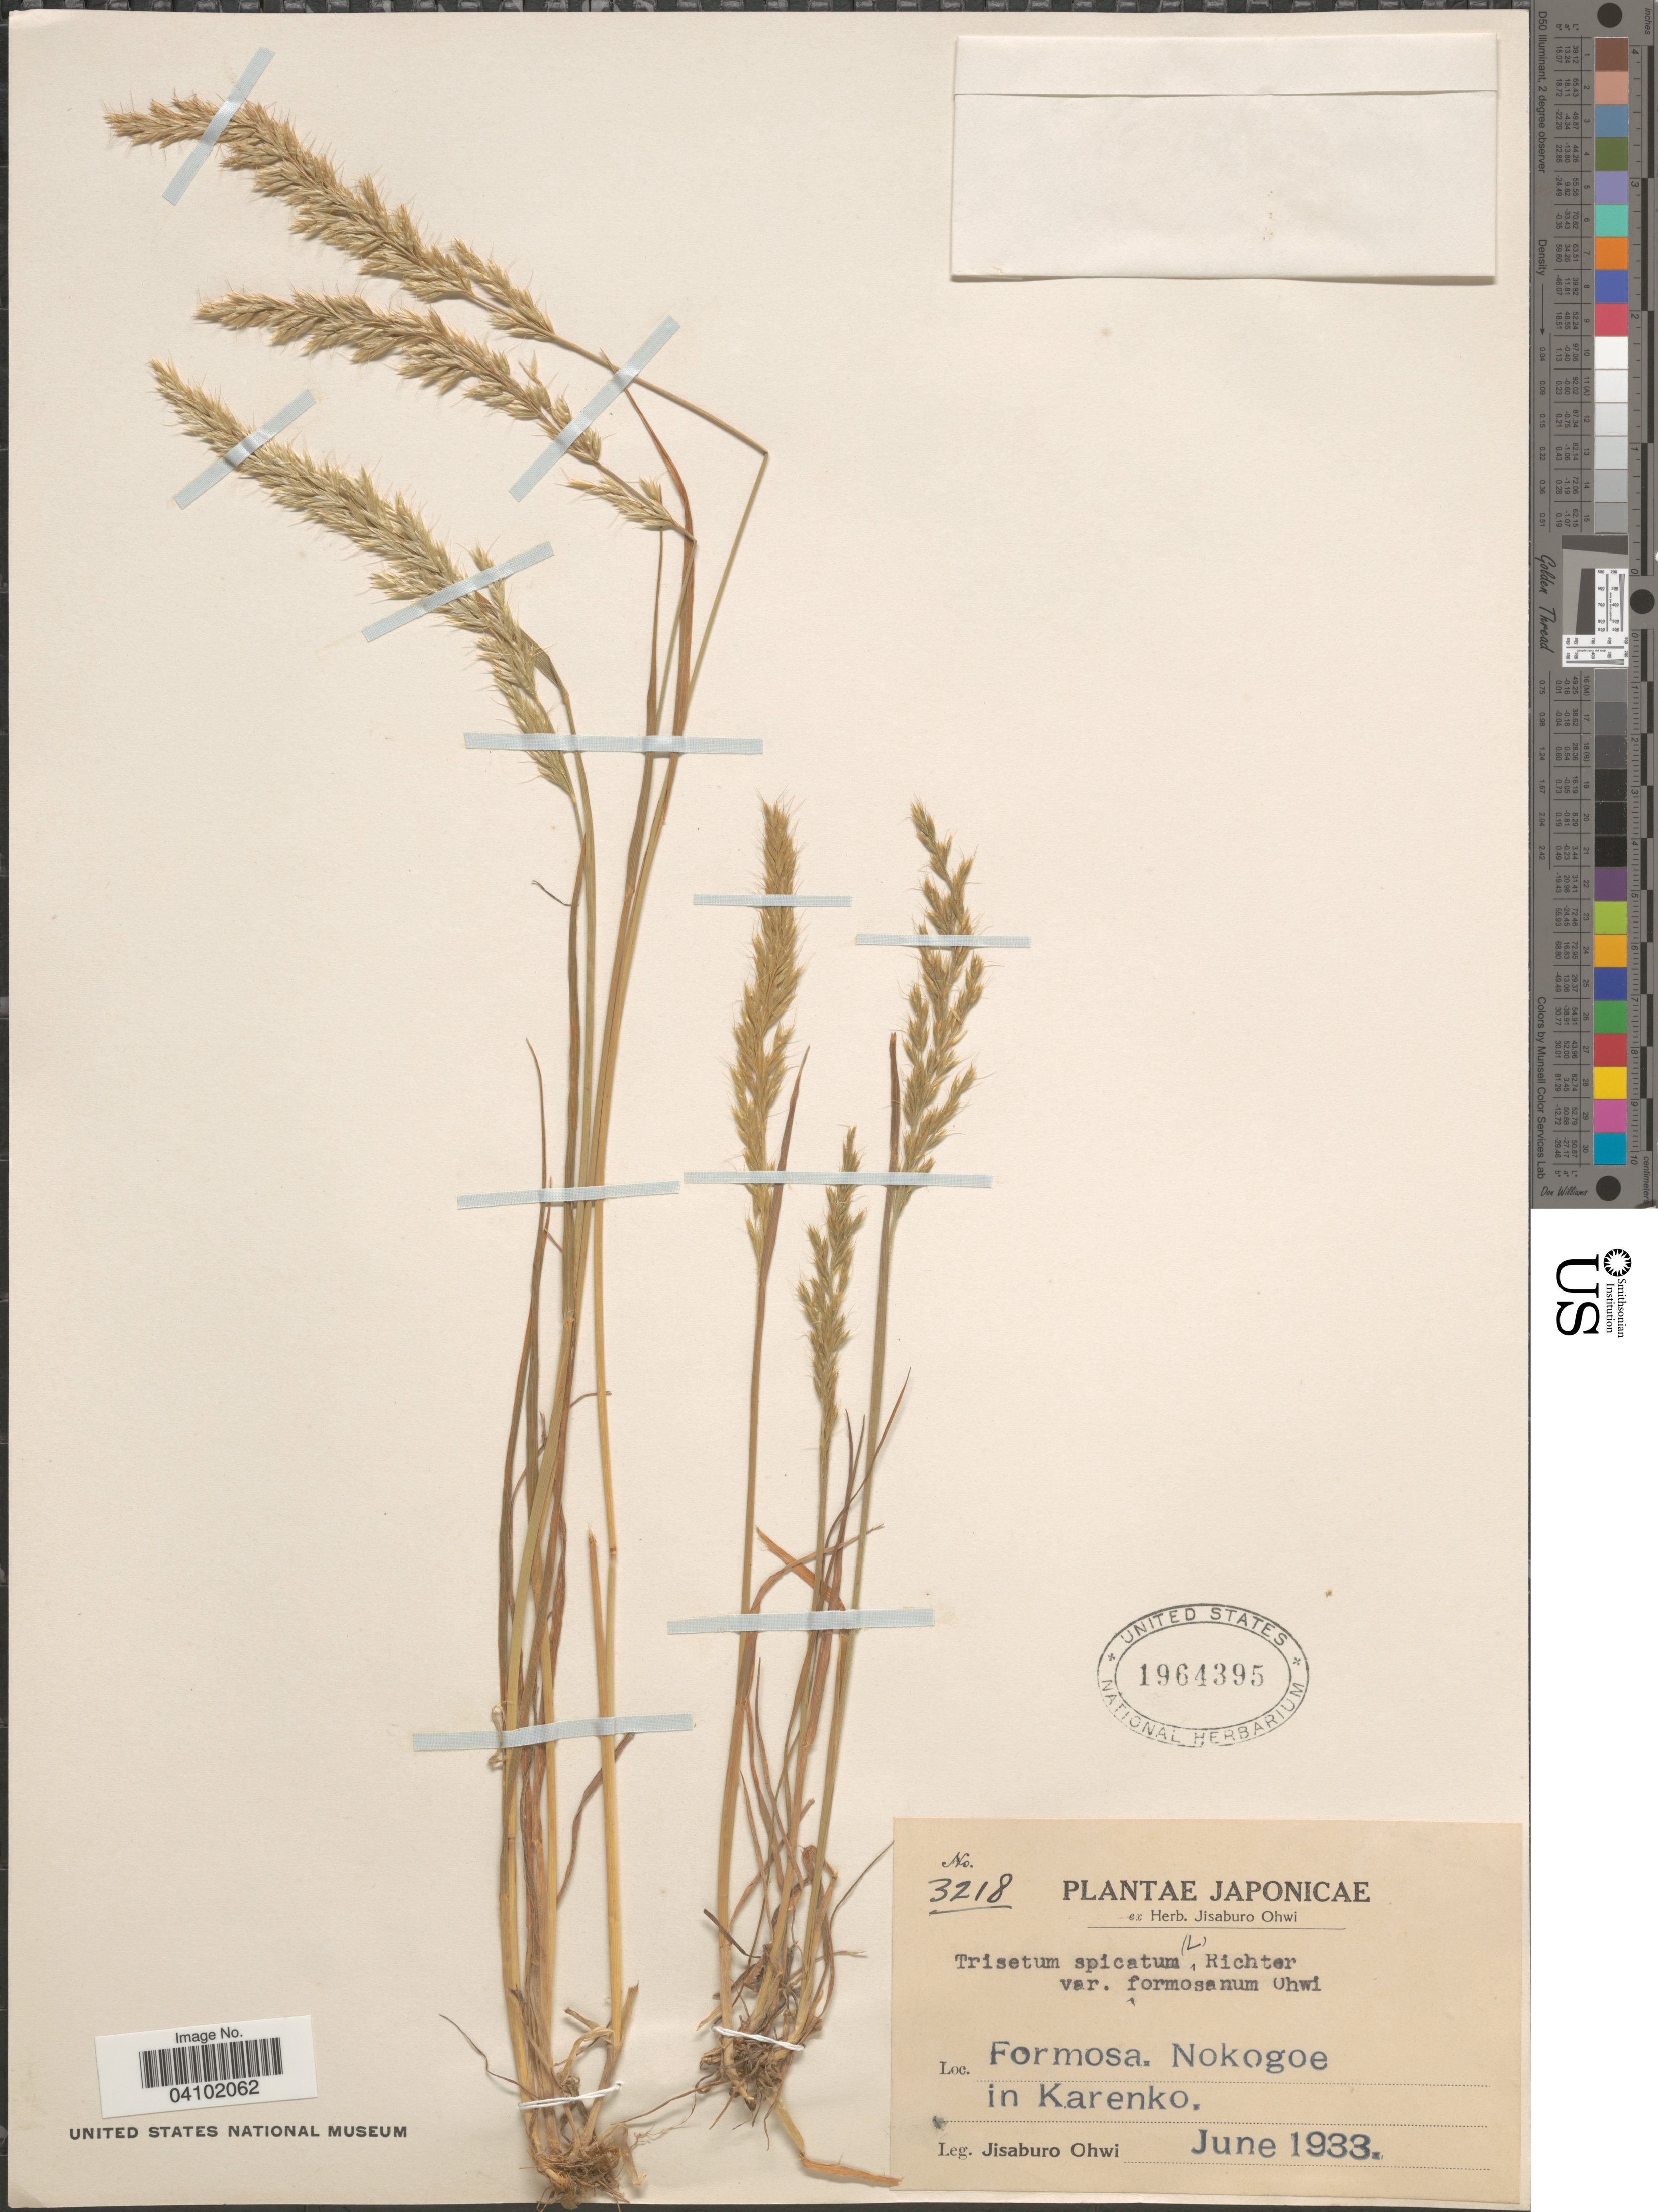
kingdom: Plantae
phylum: Tracheophyta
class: Liliopsida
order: Poales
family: Poaceae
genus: Koeleria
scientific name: Koeleria spicata subsp. alaskana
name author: (Nash) Barberá et al.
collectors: J. Ohwi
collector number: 3218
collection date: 1933-06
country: Taiwan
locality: Formosa. Nokogoe in Karenko.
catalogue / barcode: US 1964395